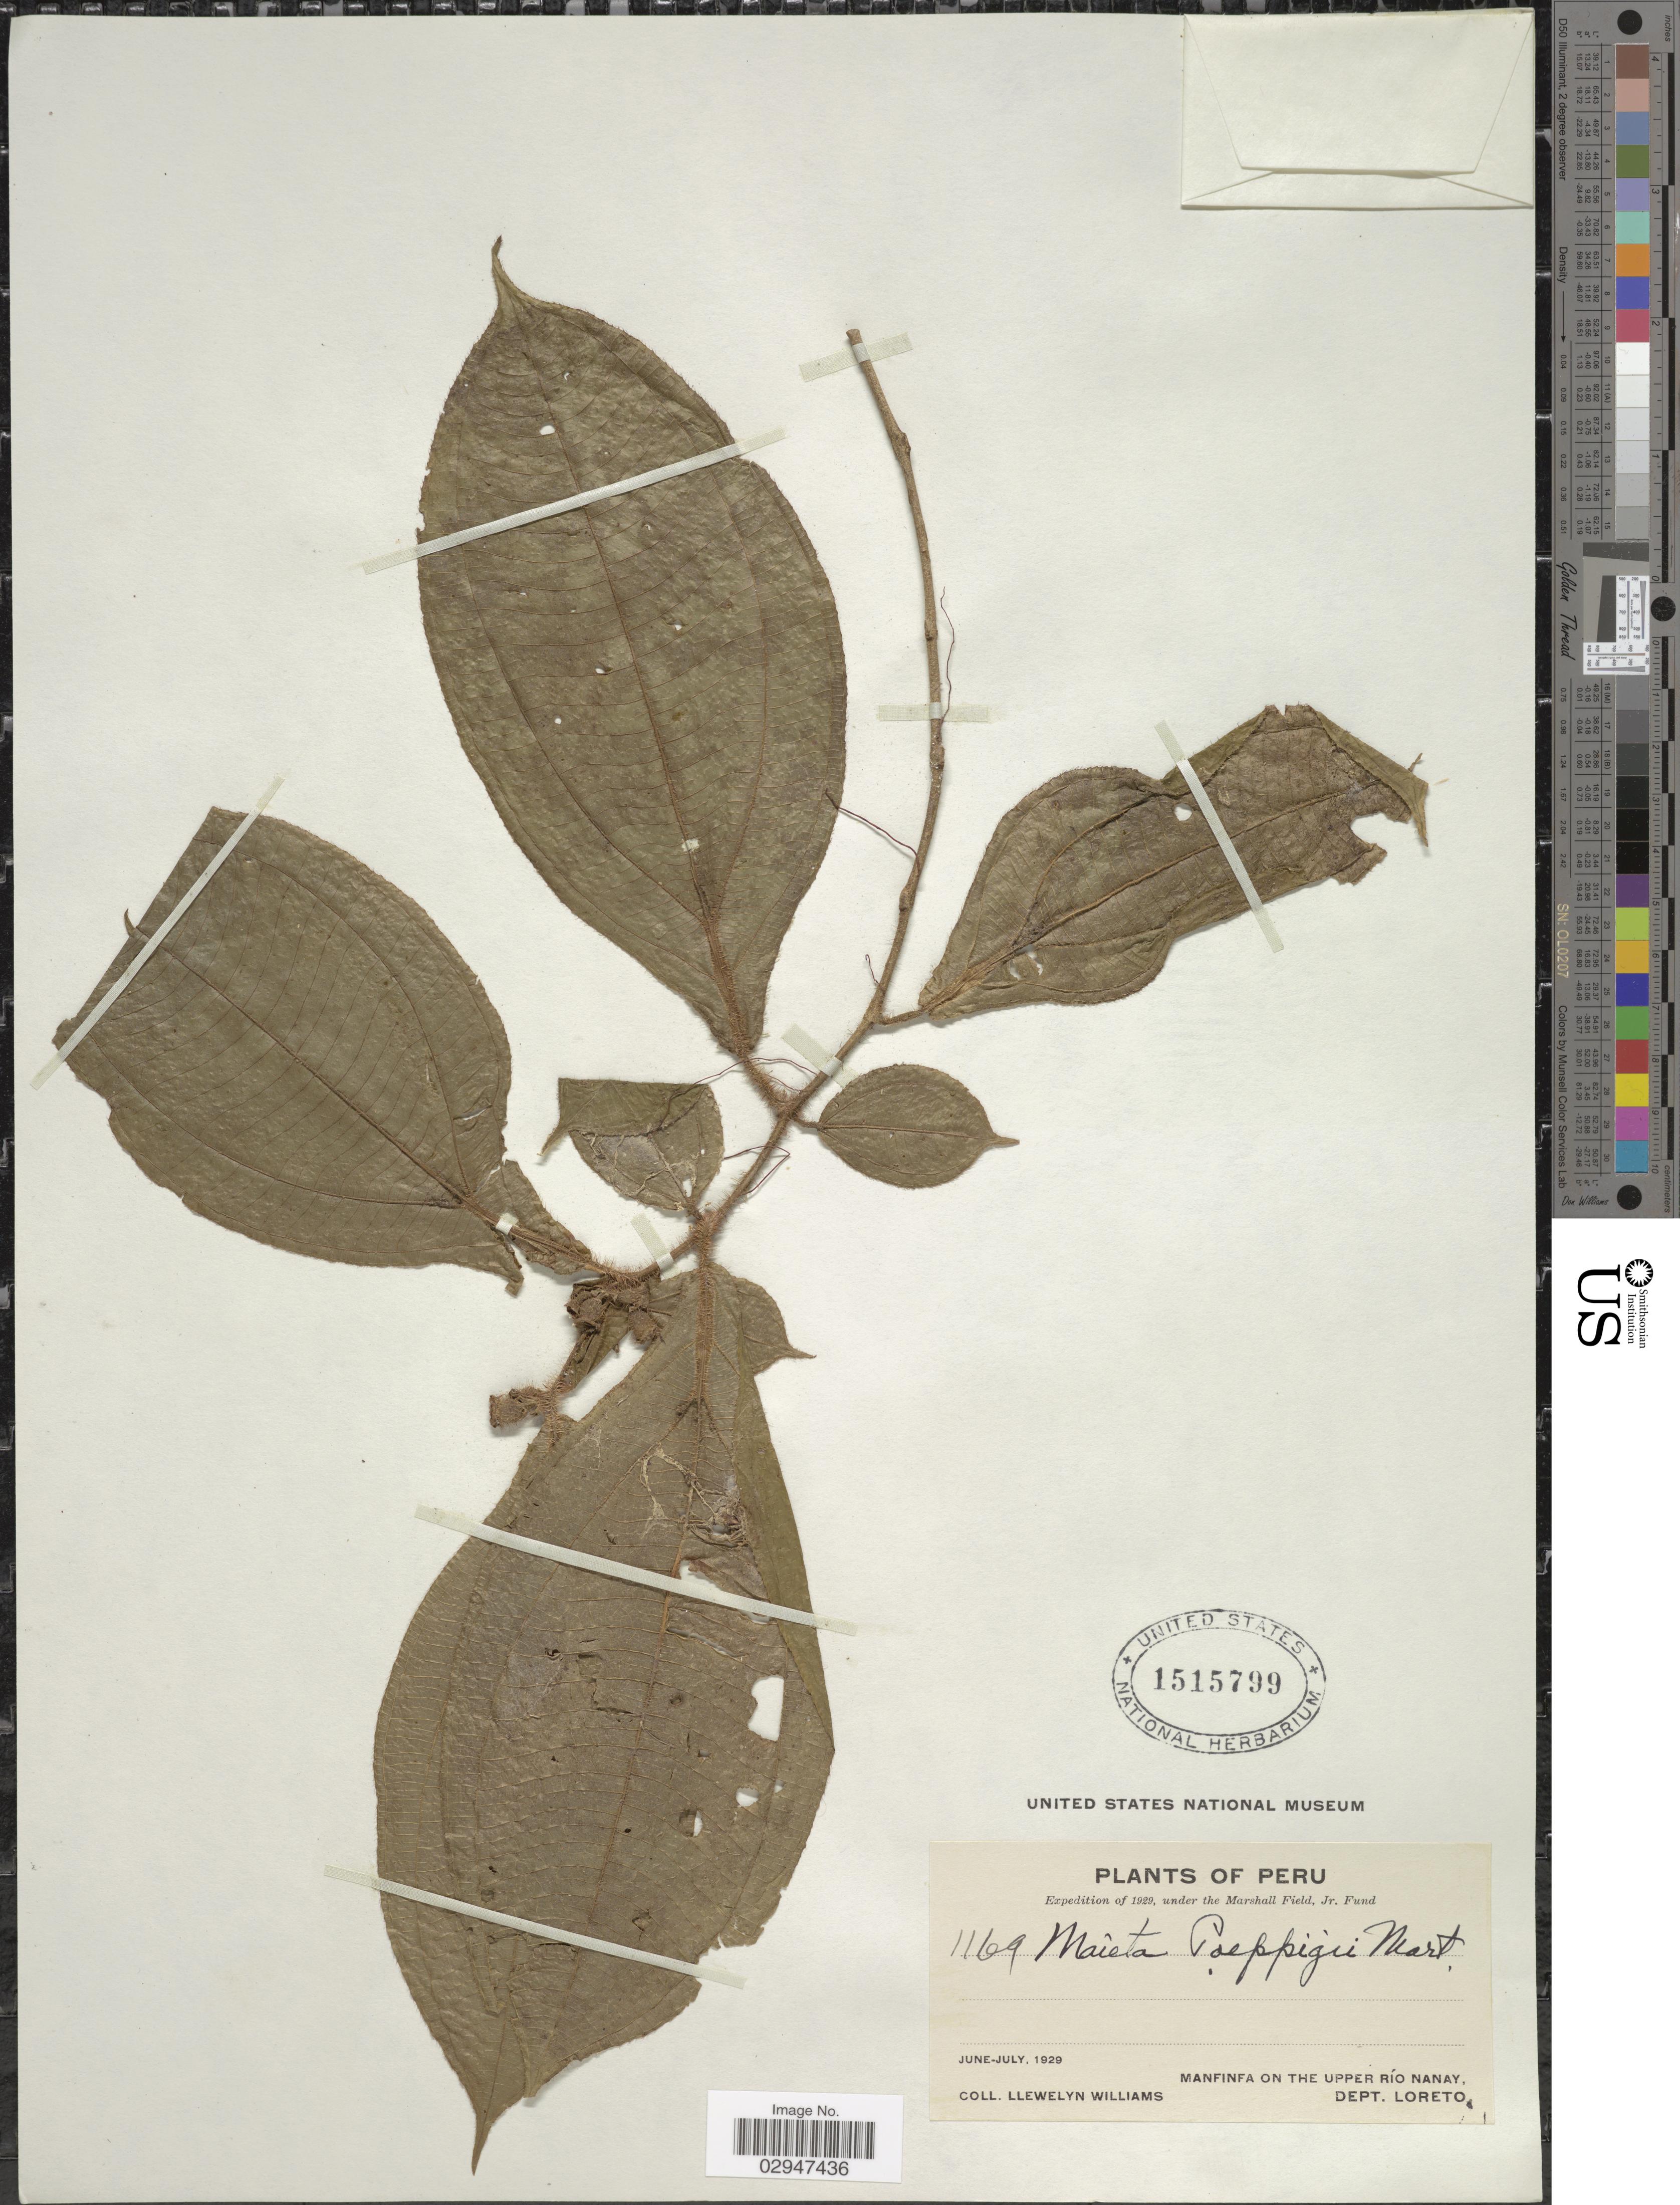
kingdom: Plantae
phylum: Tracheophyta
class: Magnoliopsida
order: Myrtales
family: Melastomataceae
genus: Maieta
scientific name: Maieta poeppigii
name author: Mart. ex Cogn.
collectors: Ll. Williams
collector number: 1169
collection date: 1929-06/1929-07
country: Peru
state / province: Loreto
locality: Manfinfa on the Upper Río Nanay, Dept. Loreto.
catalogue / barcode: US 1515799